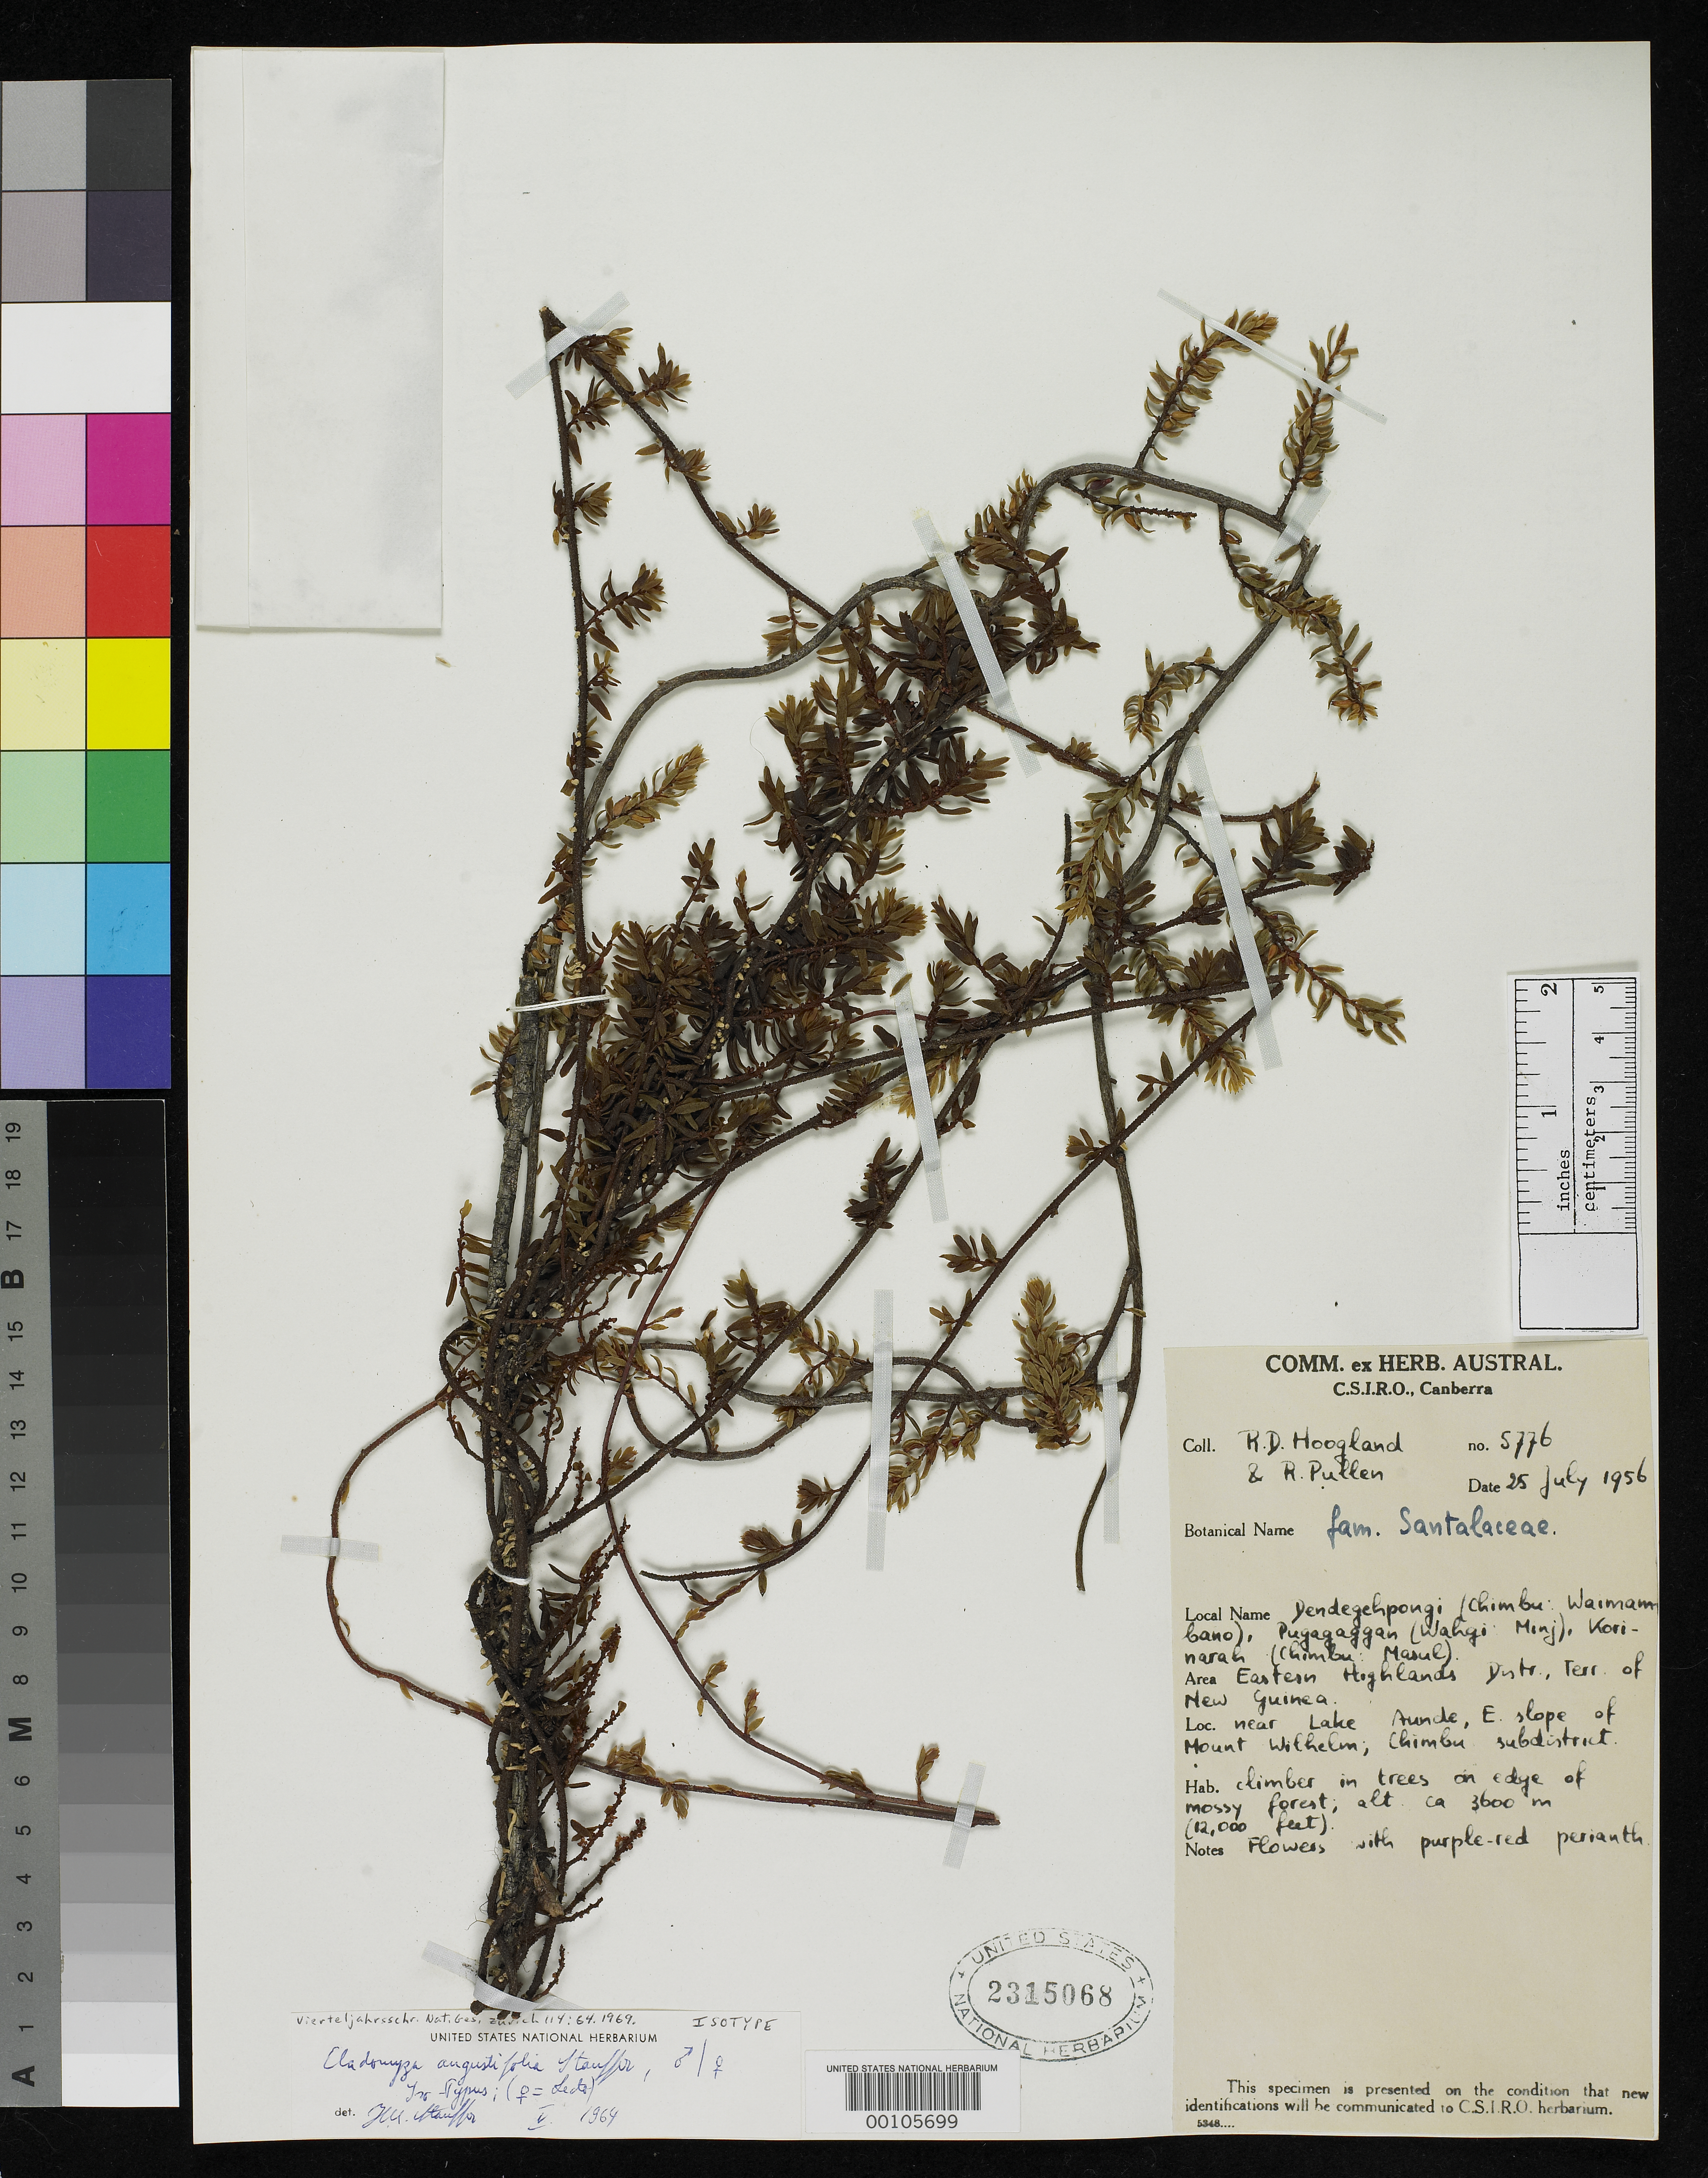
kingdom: Plantae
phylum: Tracheophyta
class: Magnoliopsida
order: Santalales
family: Amphorogynaceae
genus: Cladomyza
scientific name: Cladomyza angustifolia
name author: Stauffer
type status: Isotype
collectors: R. D. Hoogland & R. Pullen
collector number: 5776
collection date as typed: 25 Jul 1956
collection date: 1956-07-25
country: Papua New Guinea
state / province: Eastern Highlands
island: New Guinea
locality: Near Lake Aunde, E slope of Mt. Wilhelm.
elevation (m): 3600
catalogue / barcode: US 2315068